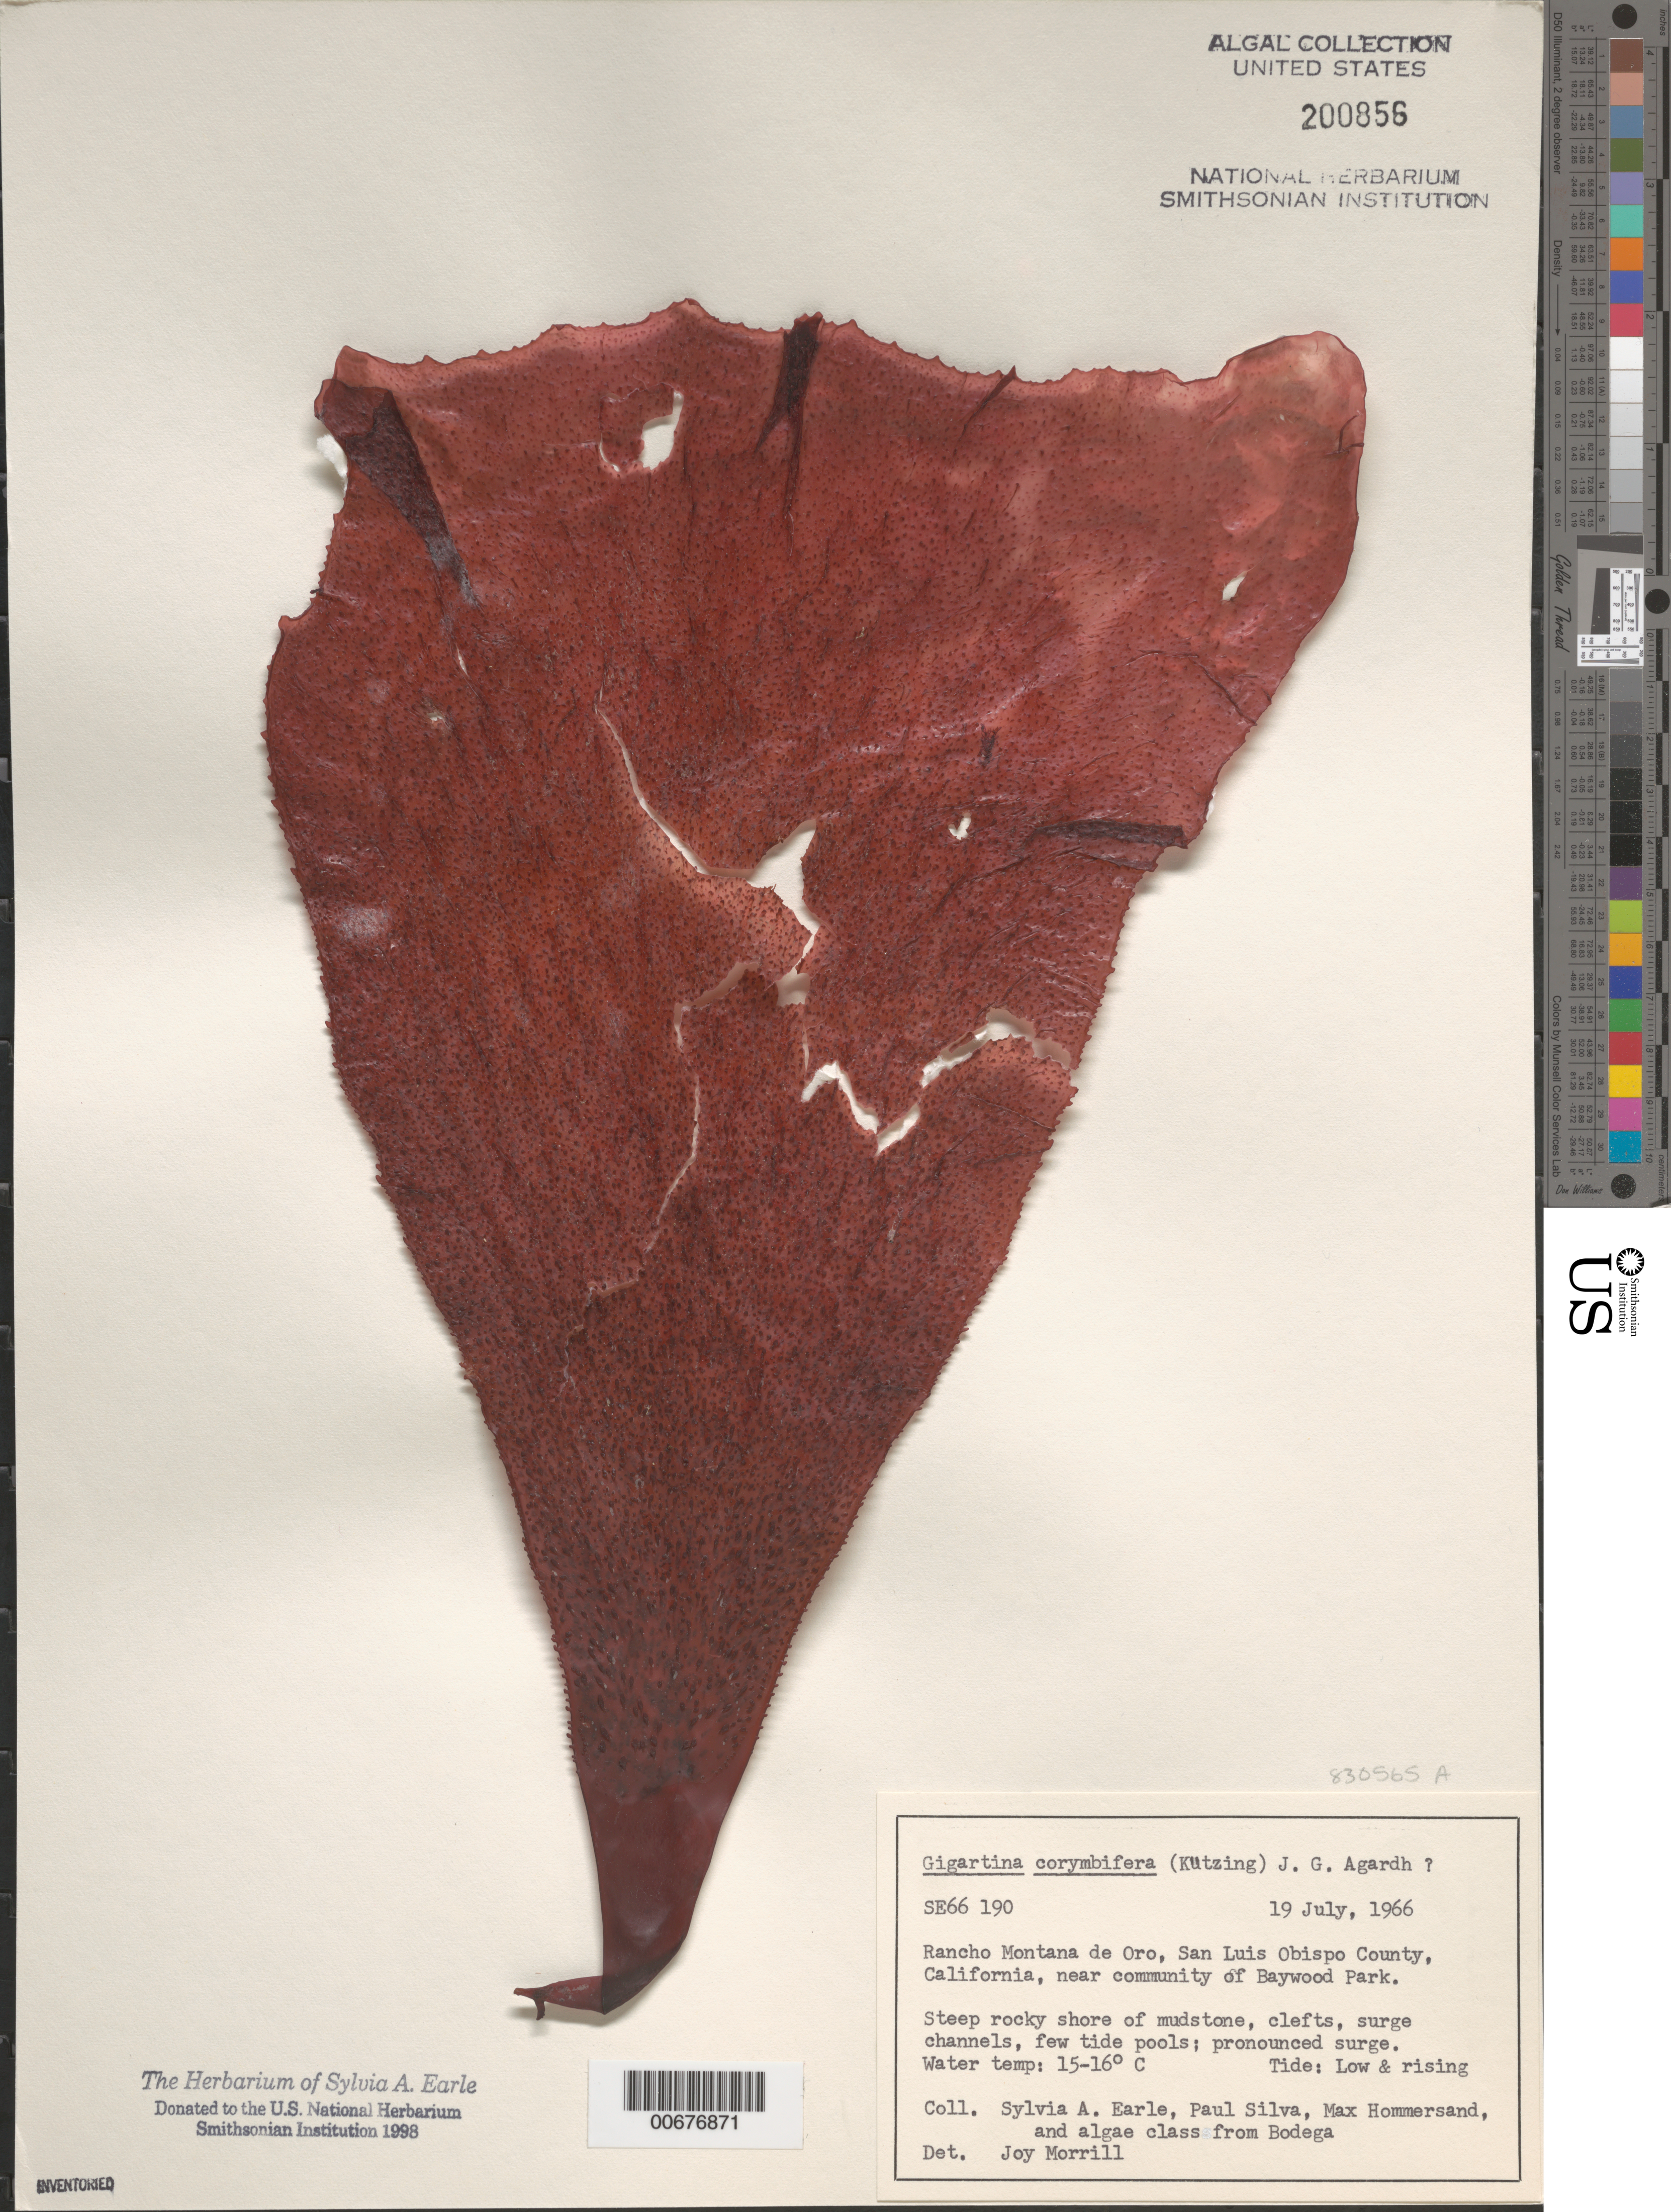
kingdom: Plantae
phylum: Rhodophyta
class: Florideophyceae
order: Gigartinales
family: Gigartinaceae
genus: Chondracanthus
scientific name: Chondracanthus corymbiferus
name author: (Kütz.) Guiry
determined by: Algae name updating Project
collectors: S. A. Earle, P. C. Silva, M. H. Hommersand & Bodega Algae Class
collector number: SE 66190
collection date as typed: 19 Jul 1966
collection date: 1966-07-19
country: United States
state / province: California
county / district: San Luis Obispo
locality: Rancho Montana de Oro, near Baywood Park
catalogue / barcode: US 200856